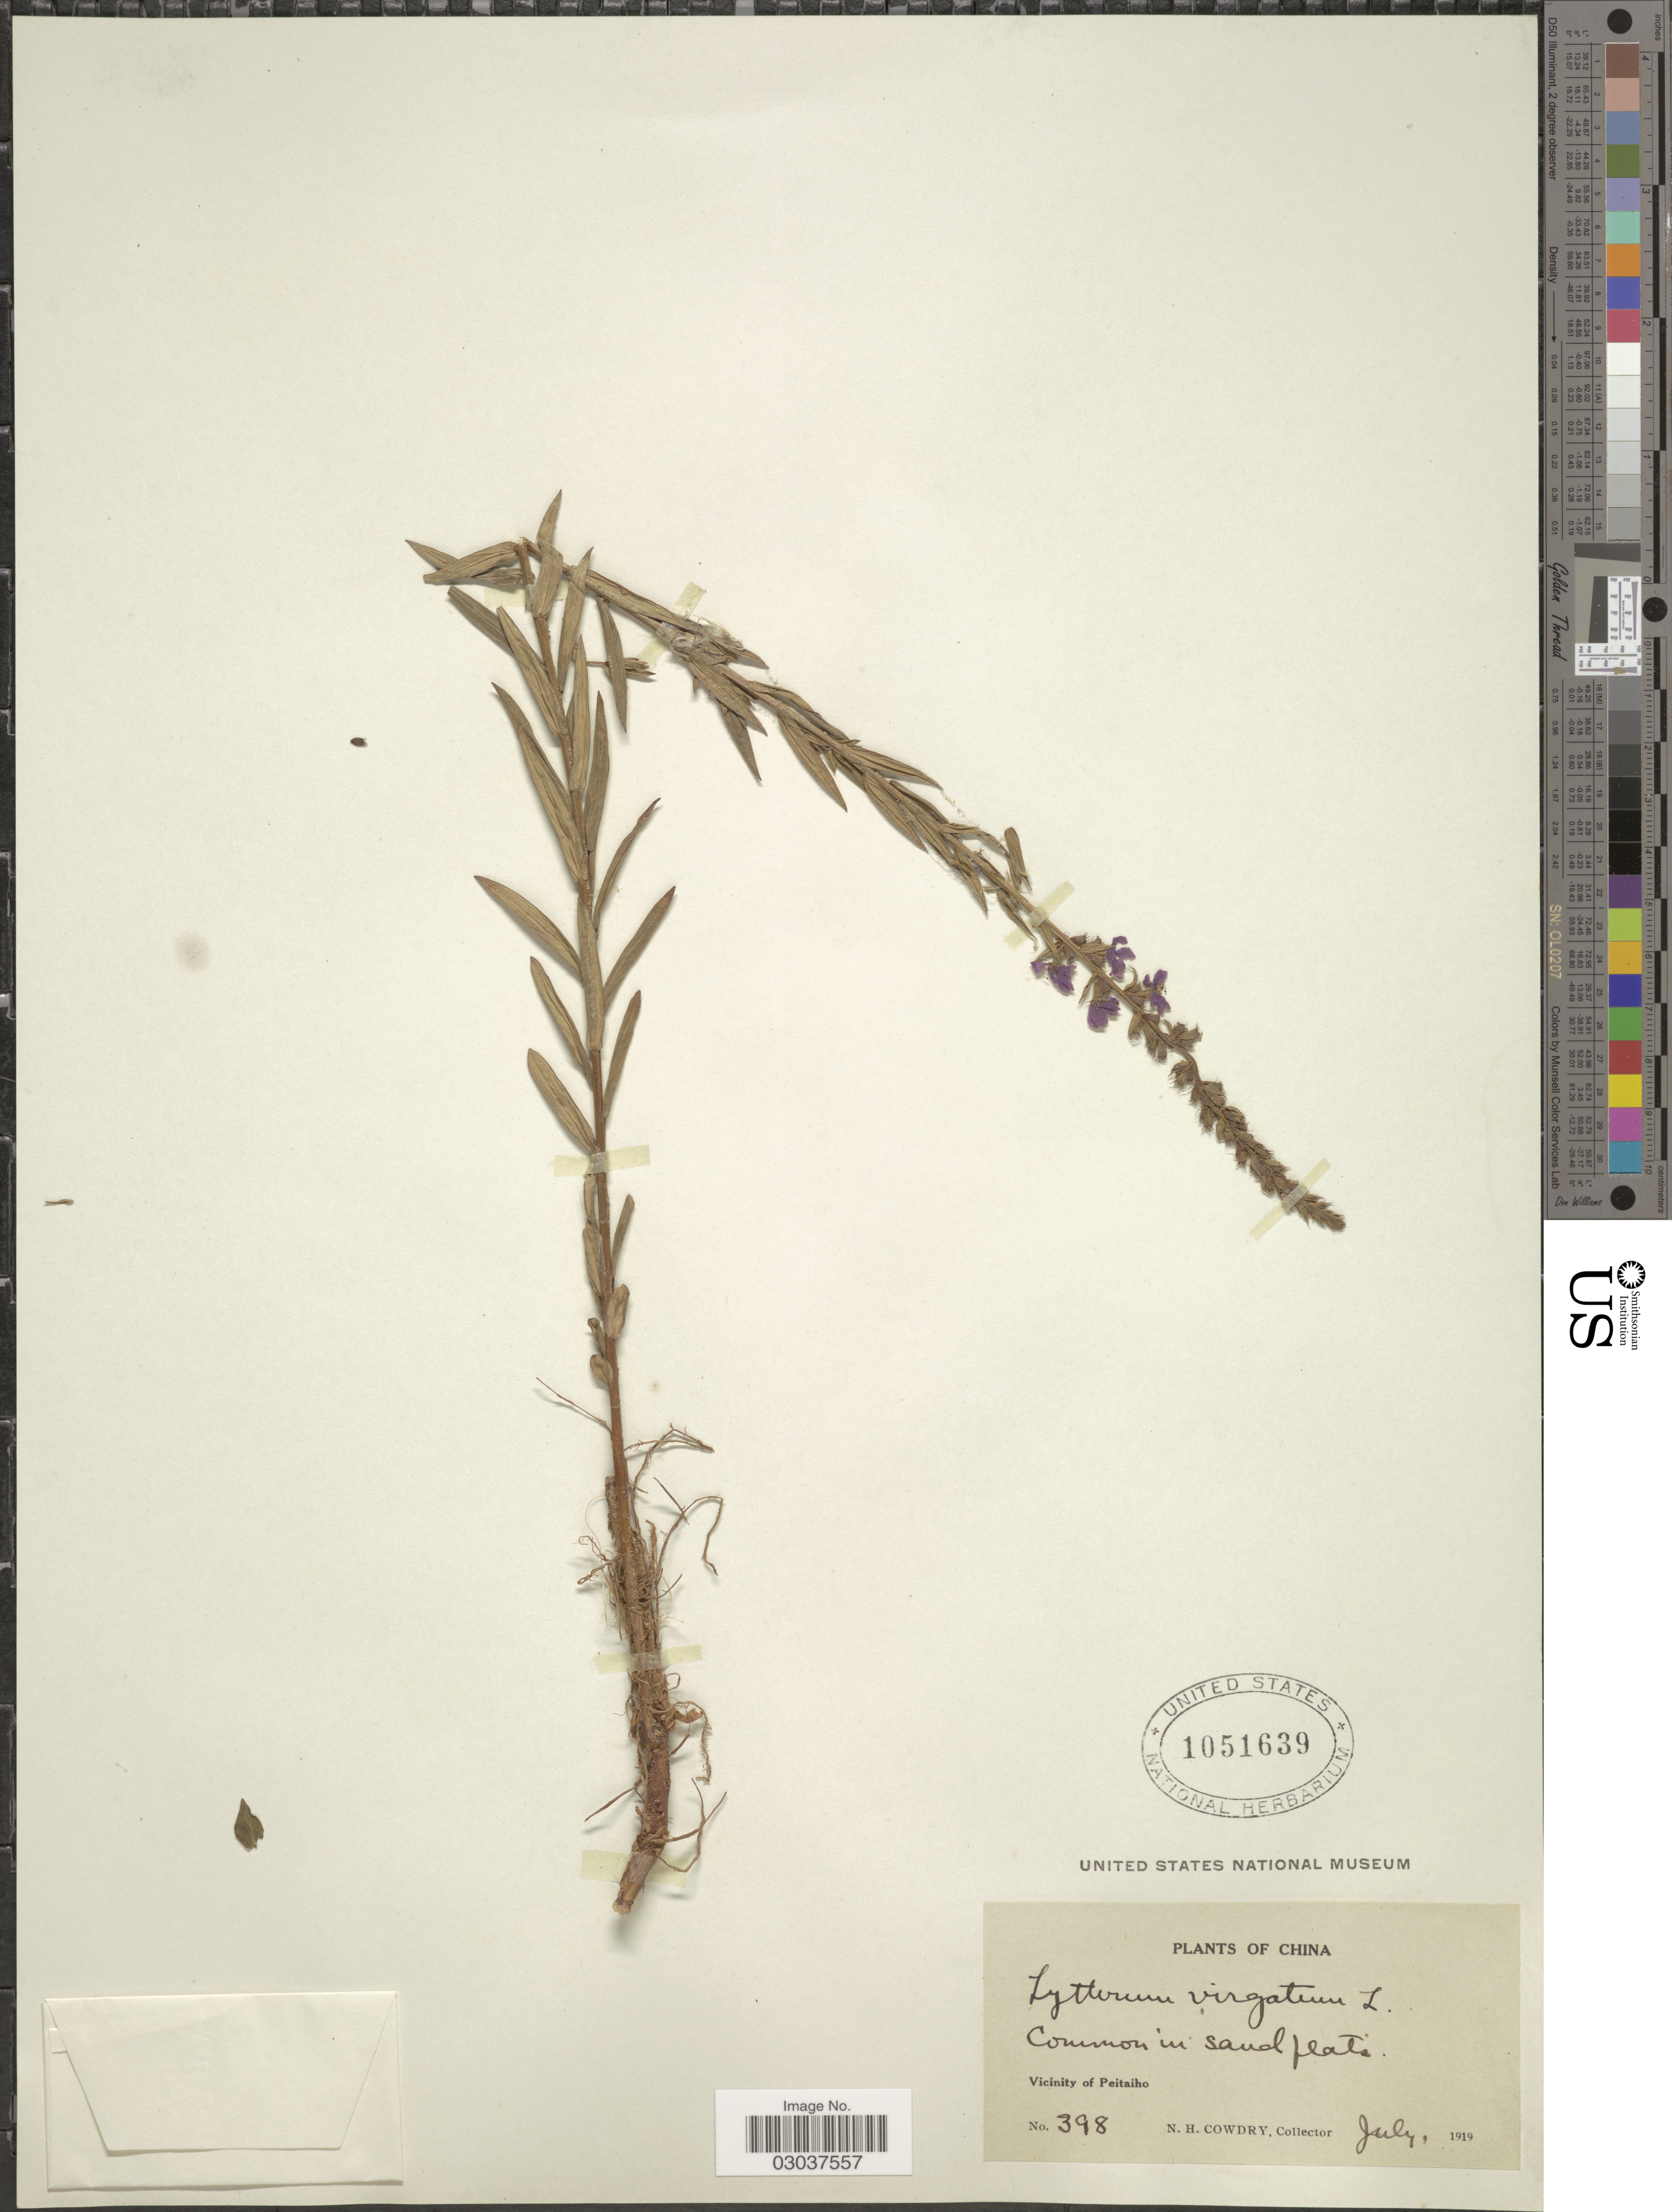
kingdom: Plantae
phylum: Tracheophyta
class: Magnoliopsida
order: Myrtales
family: Lythraceae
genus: Lythrum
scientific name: Lythrum virgatum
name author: L.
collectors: N. H. Cowdry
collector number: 398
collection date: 1919-07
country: China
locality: Vicinity of Peitaiho.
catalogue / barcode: US 1051639